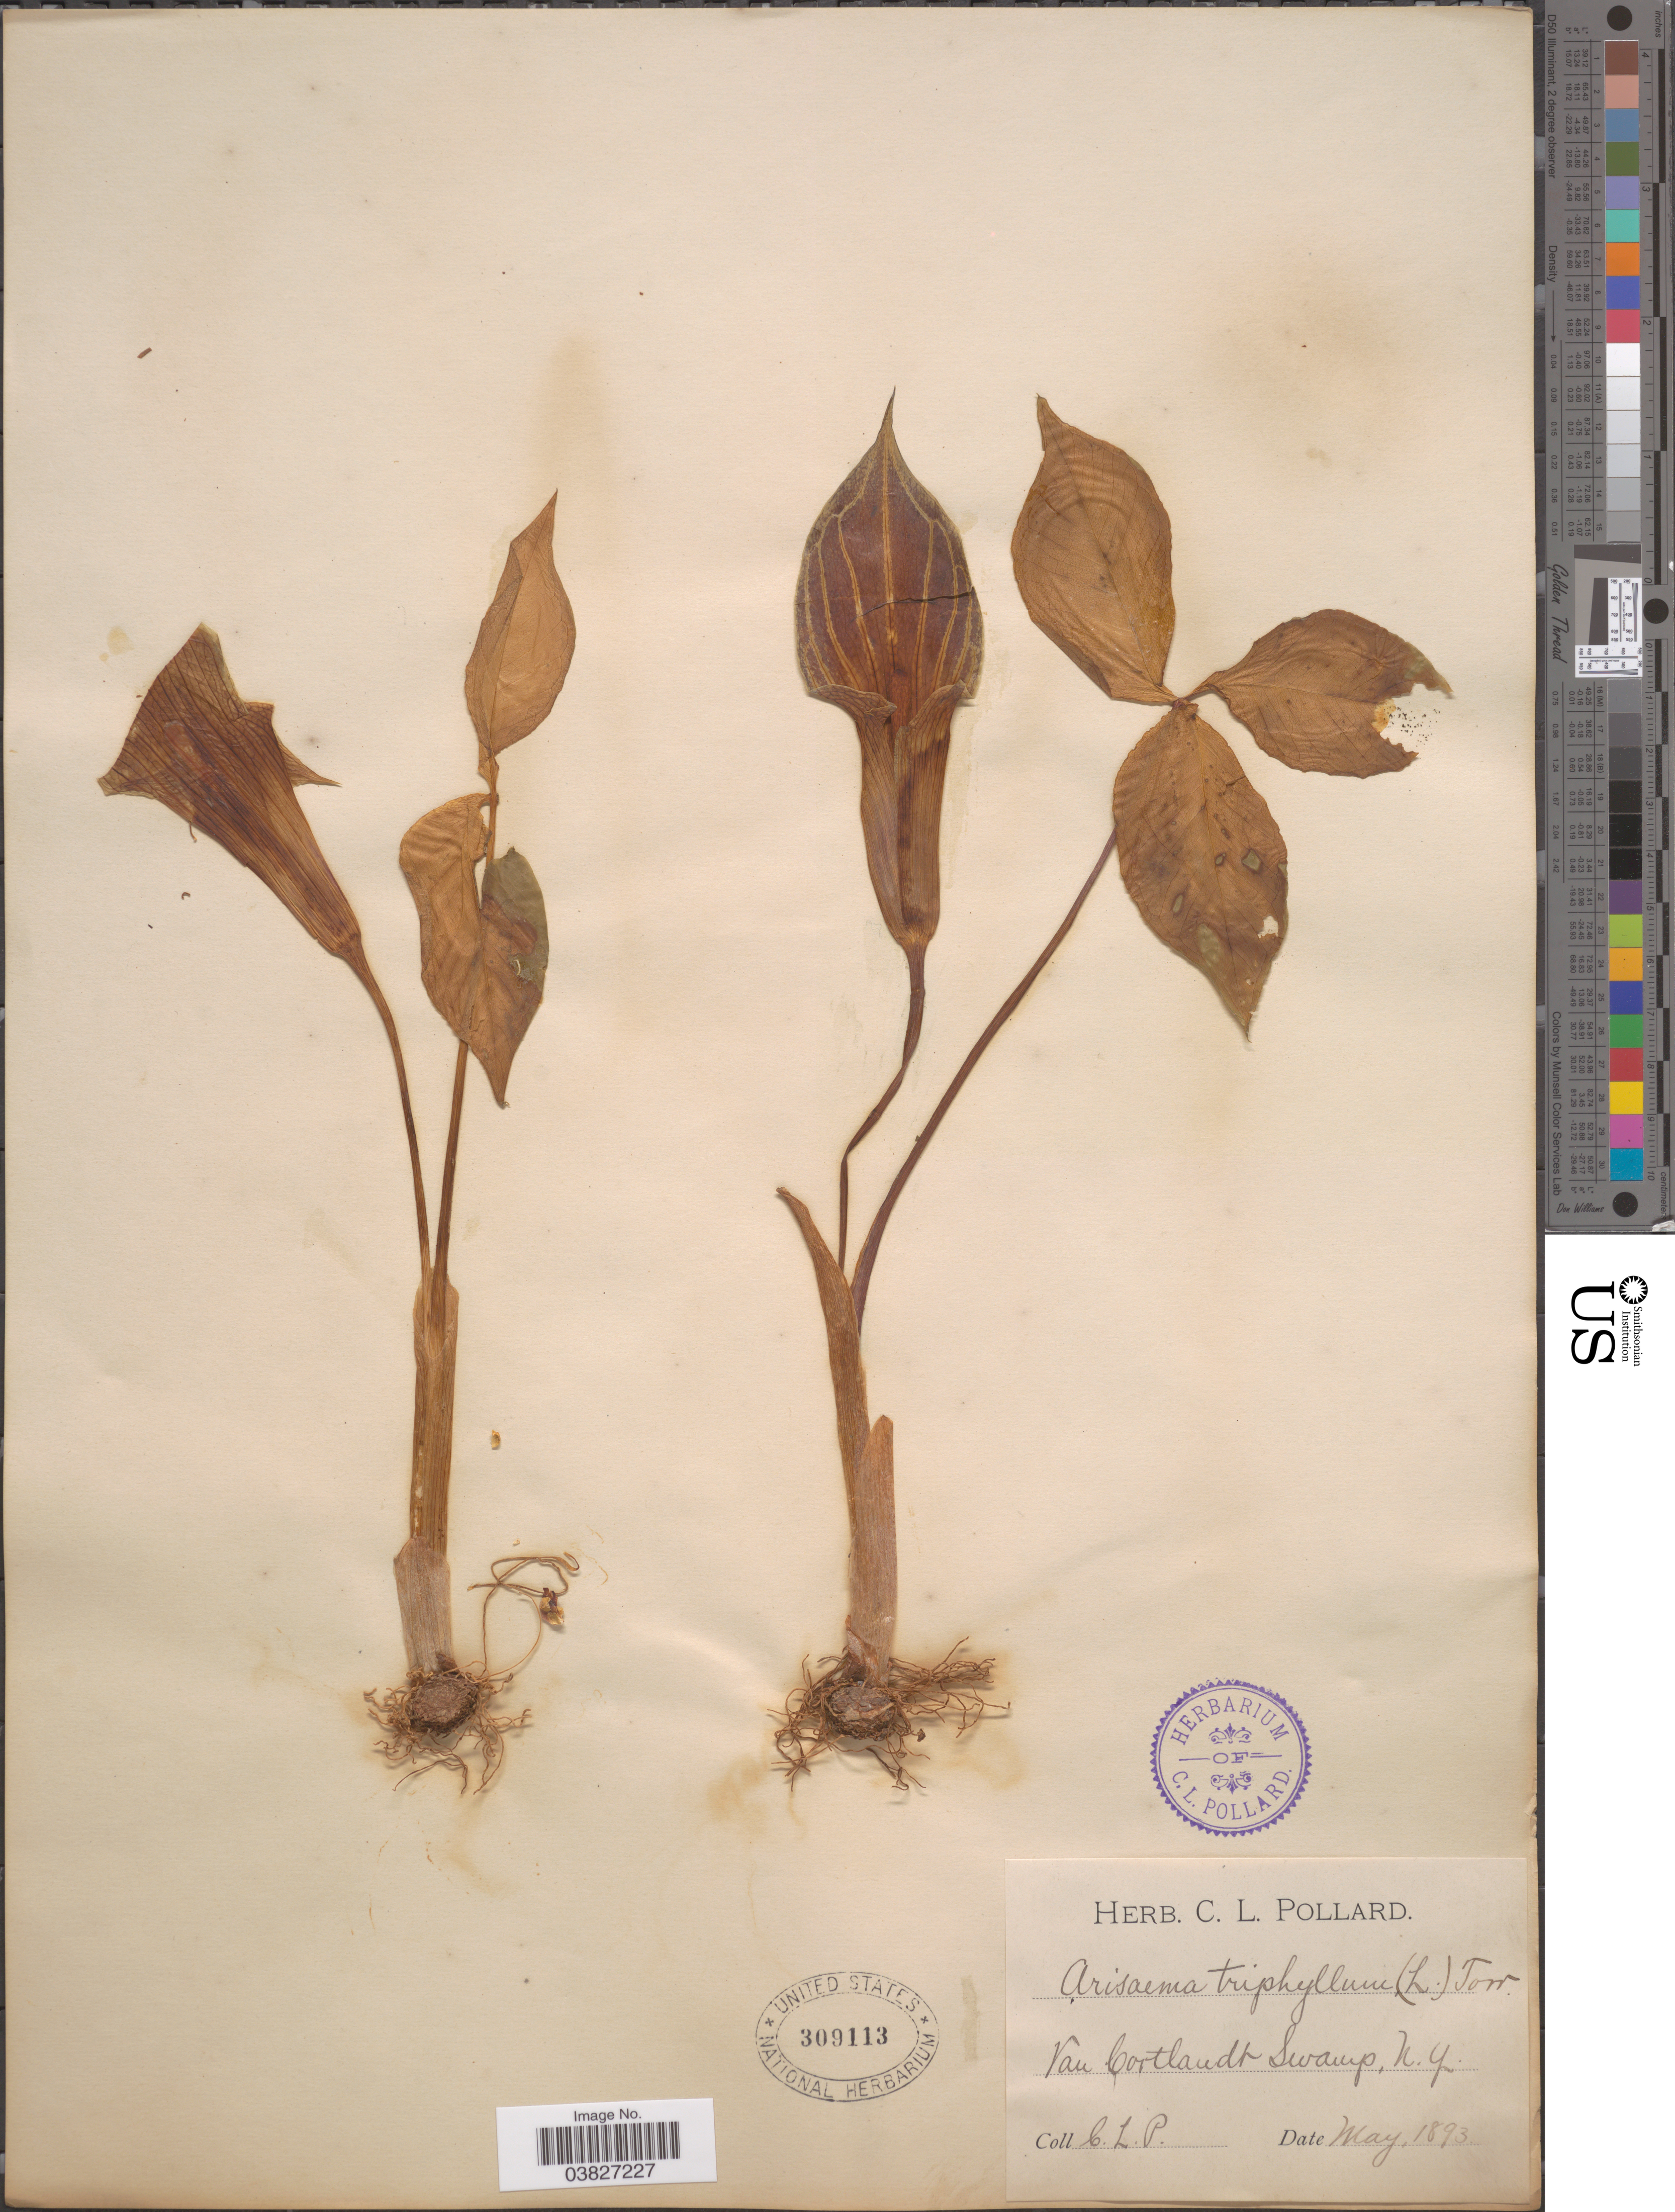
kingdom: Plantae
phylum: Tracheophyta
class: Liliopsida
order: Alismatales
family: Araceae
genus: Arisaema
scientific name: Arisaema triphyllum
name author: (L.) Schott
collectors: C. L. Pollard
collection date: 1893-05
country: United States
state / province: New York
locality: Van Cortlandt Swamp.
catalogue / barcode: US 309113